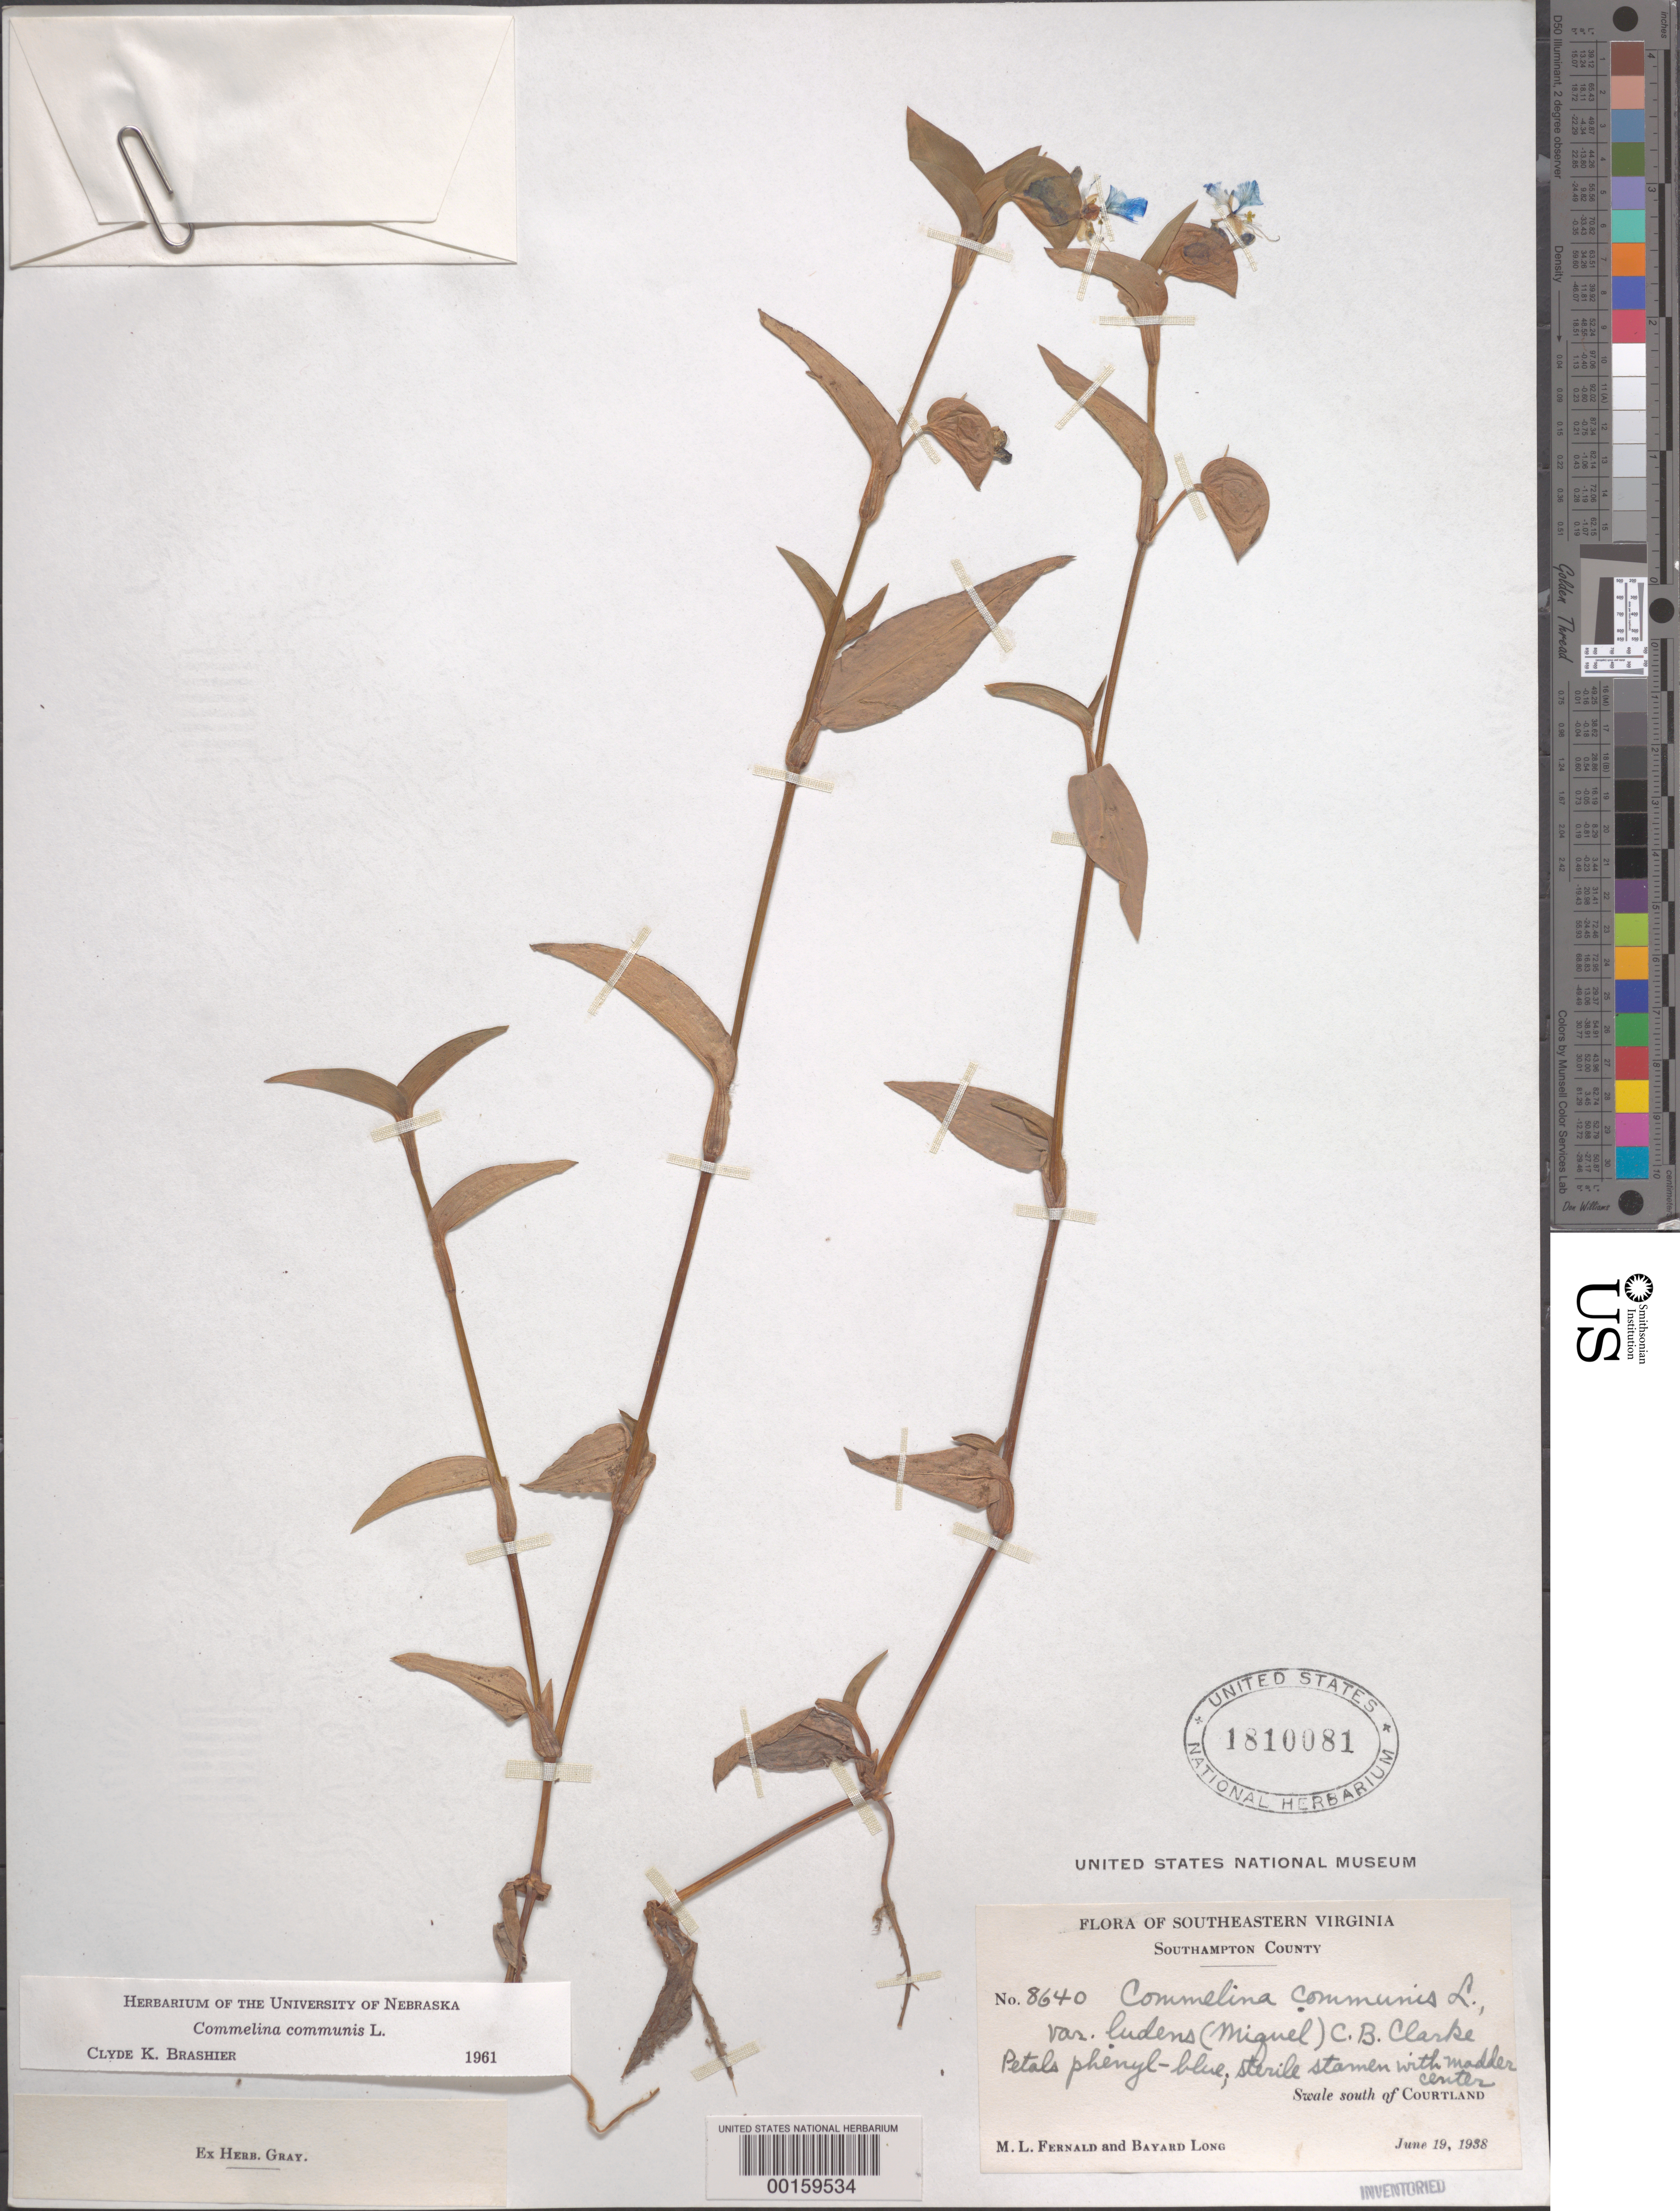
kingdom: Plantae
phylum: Tracheophyta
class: Liliopsida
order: Commelinales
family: Commelinaceae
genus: Commelina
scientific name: Commelina communis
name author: L.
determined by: Brashier, C. K.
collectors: M. L. Fernald & B. H. Long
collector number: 8640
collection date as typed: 19 Jun 1938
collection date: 1938-06-19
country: United States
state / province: Virginia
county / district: Southampton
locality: S of courtland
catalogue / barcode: US 1810081